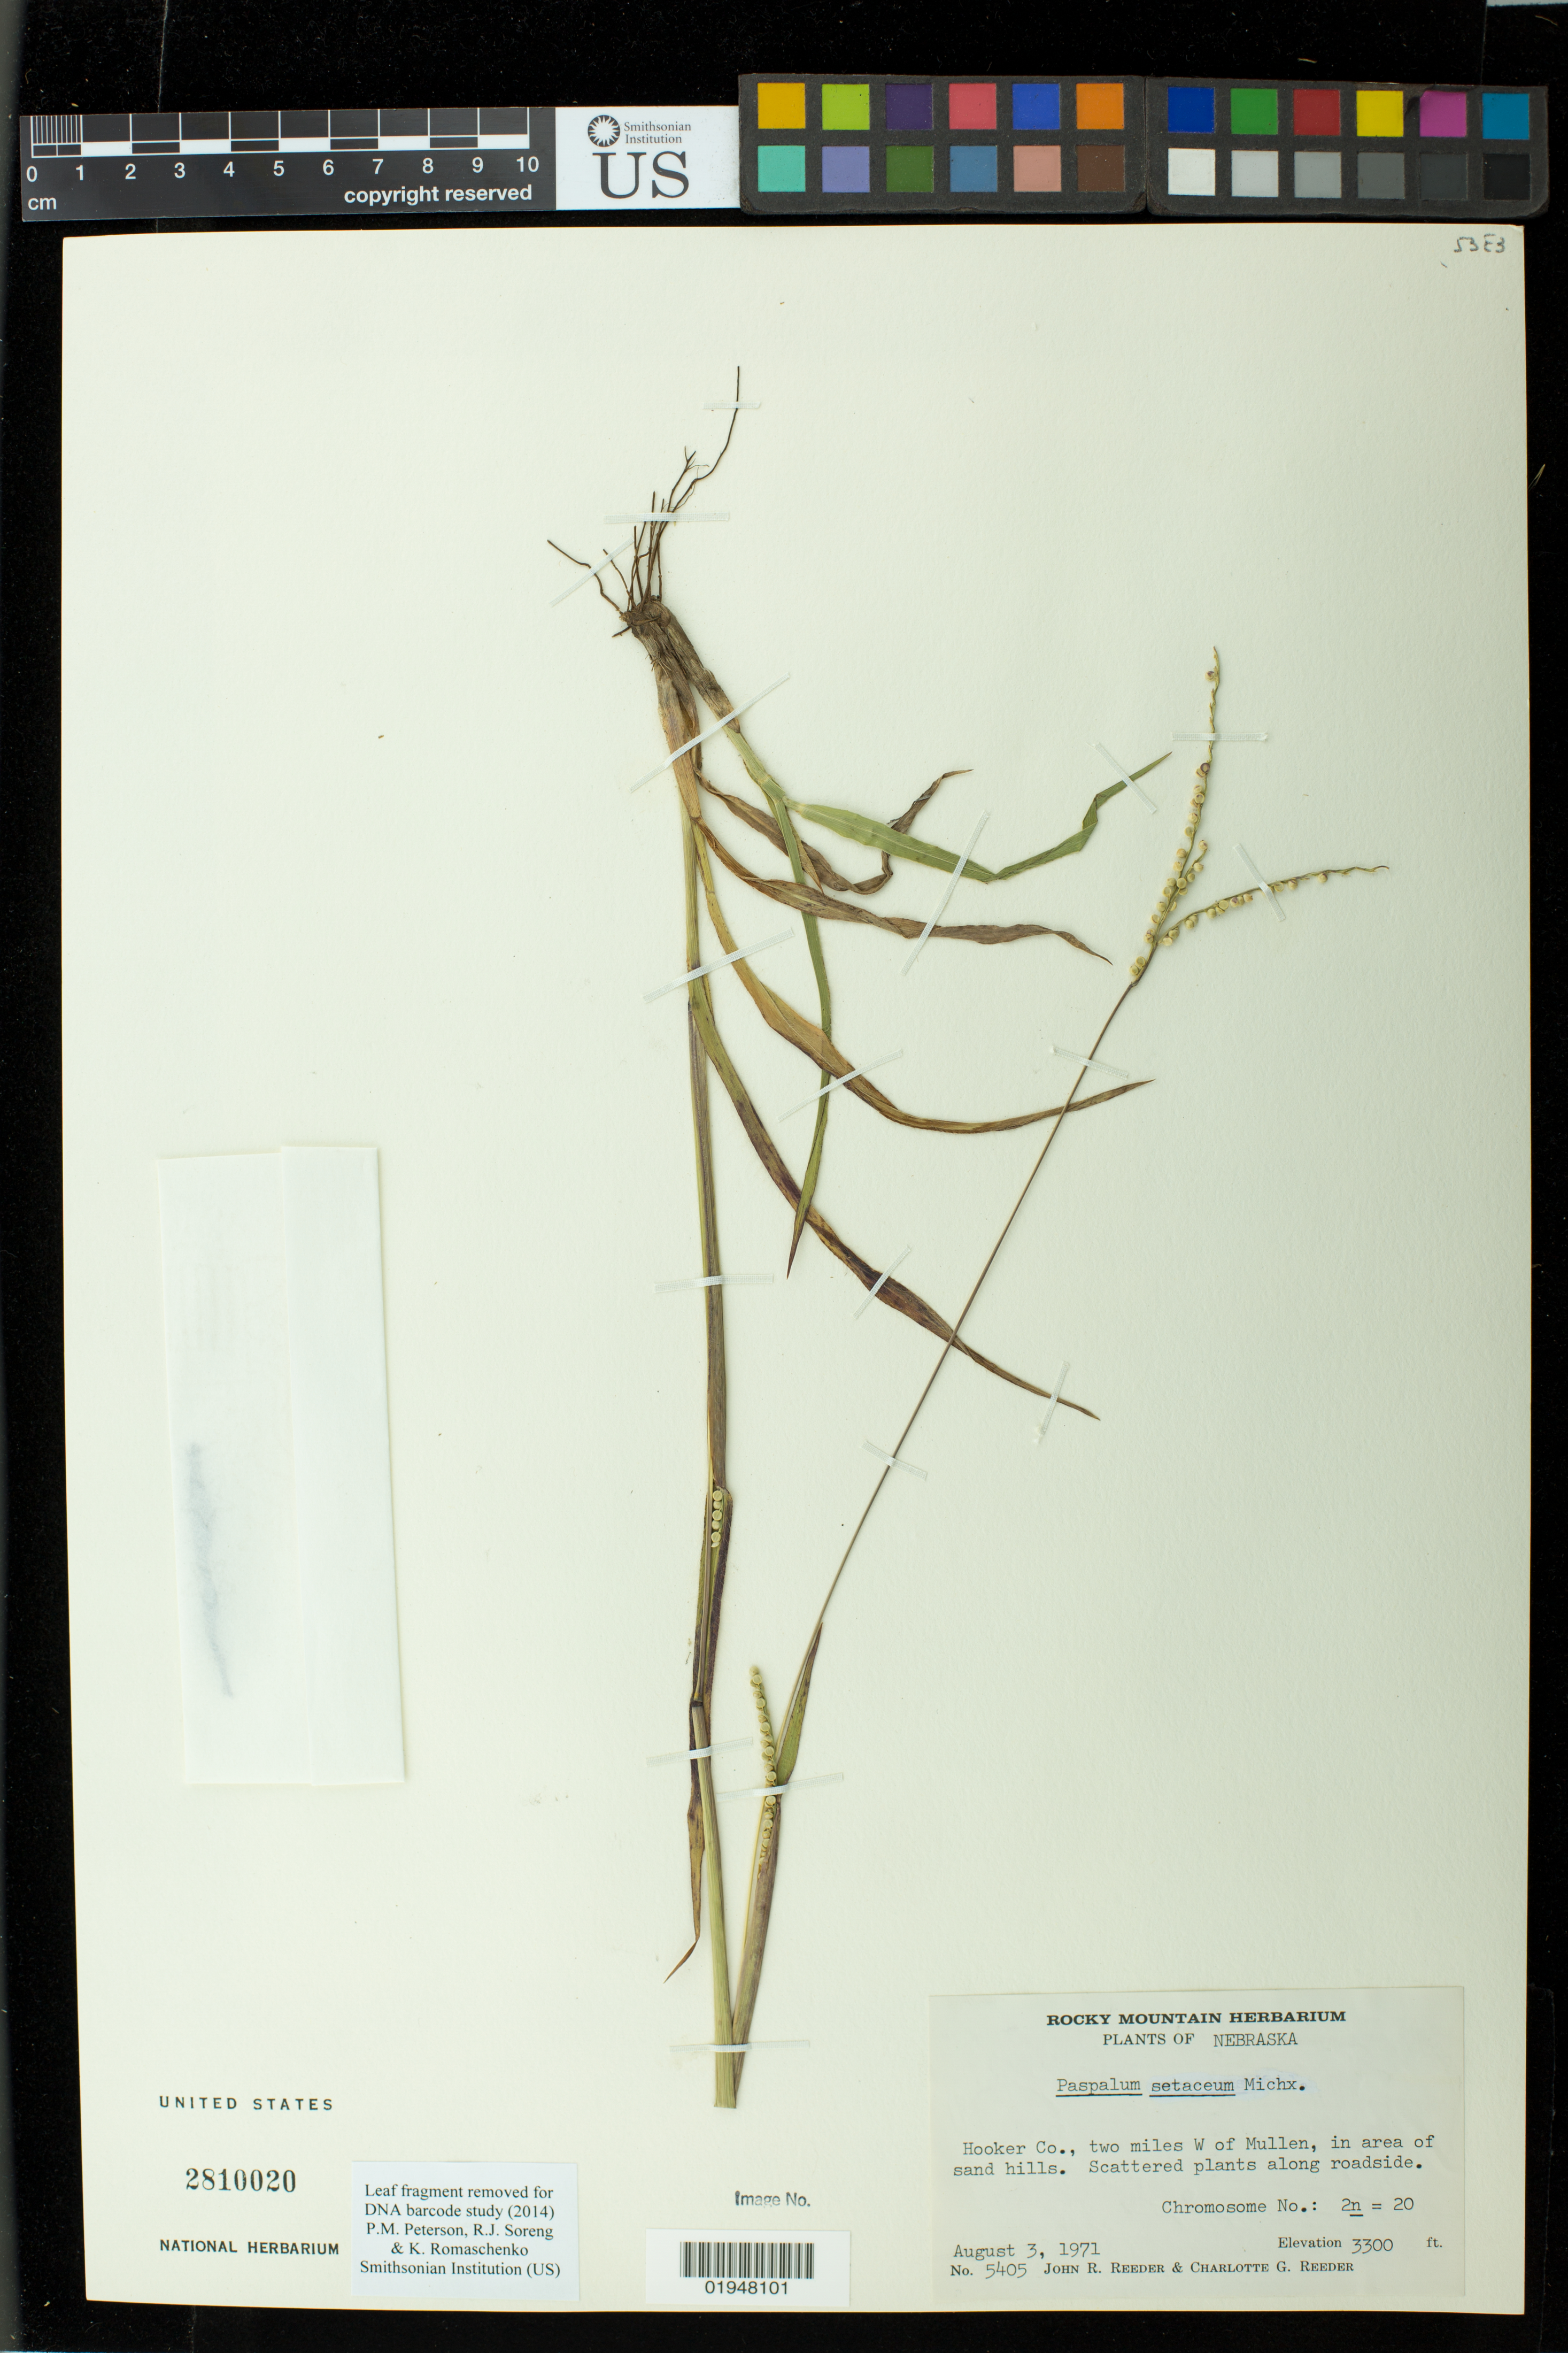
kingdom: Plantae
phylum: Tracheophyta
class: Liliopsida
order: Poales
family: Poaceae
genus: Paspalum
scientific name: Paspalum setaceum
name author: Michx.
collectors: C. G. Reeder & J. R. Reeder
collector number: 5405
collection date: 1971-08-03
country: United States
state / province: Nebraska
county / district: Hooker County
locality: two miles W of Mullen, in area of sand hills, along roadside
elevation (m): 1006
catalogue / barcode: US 2810020